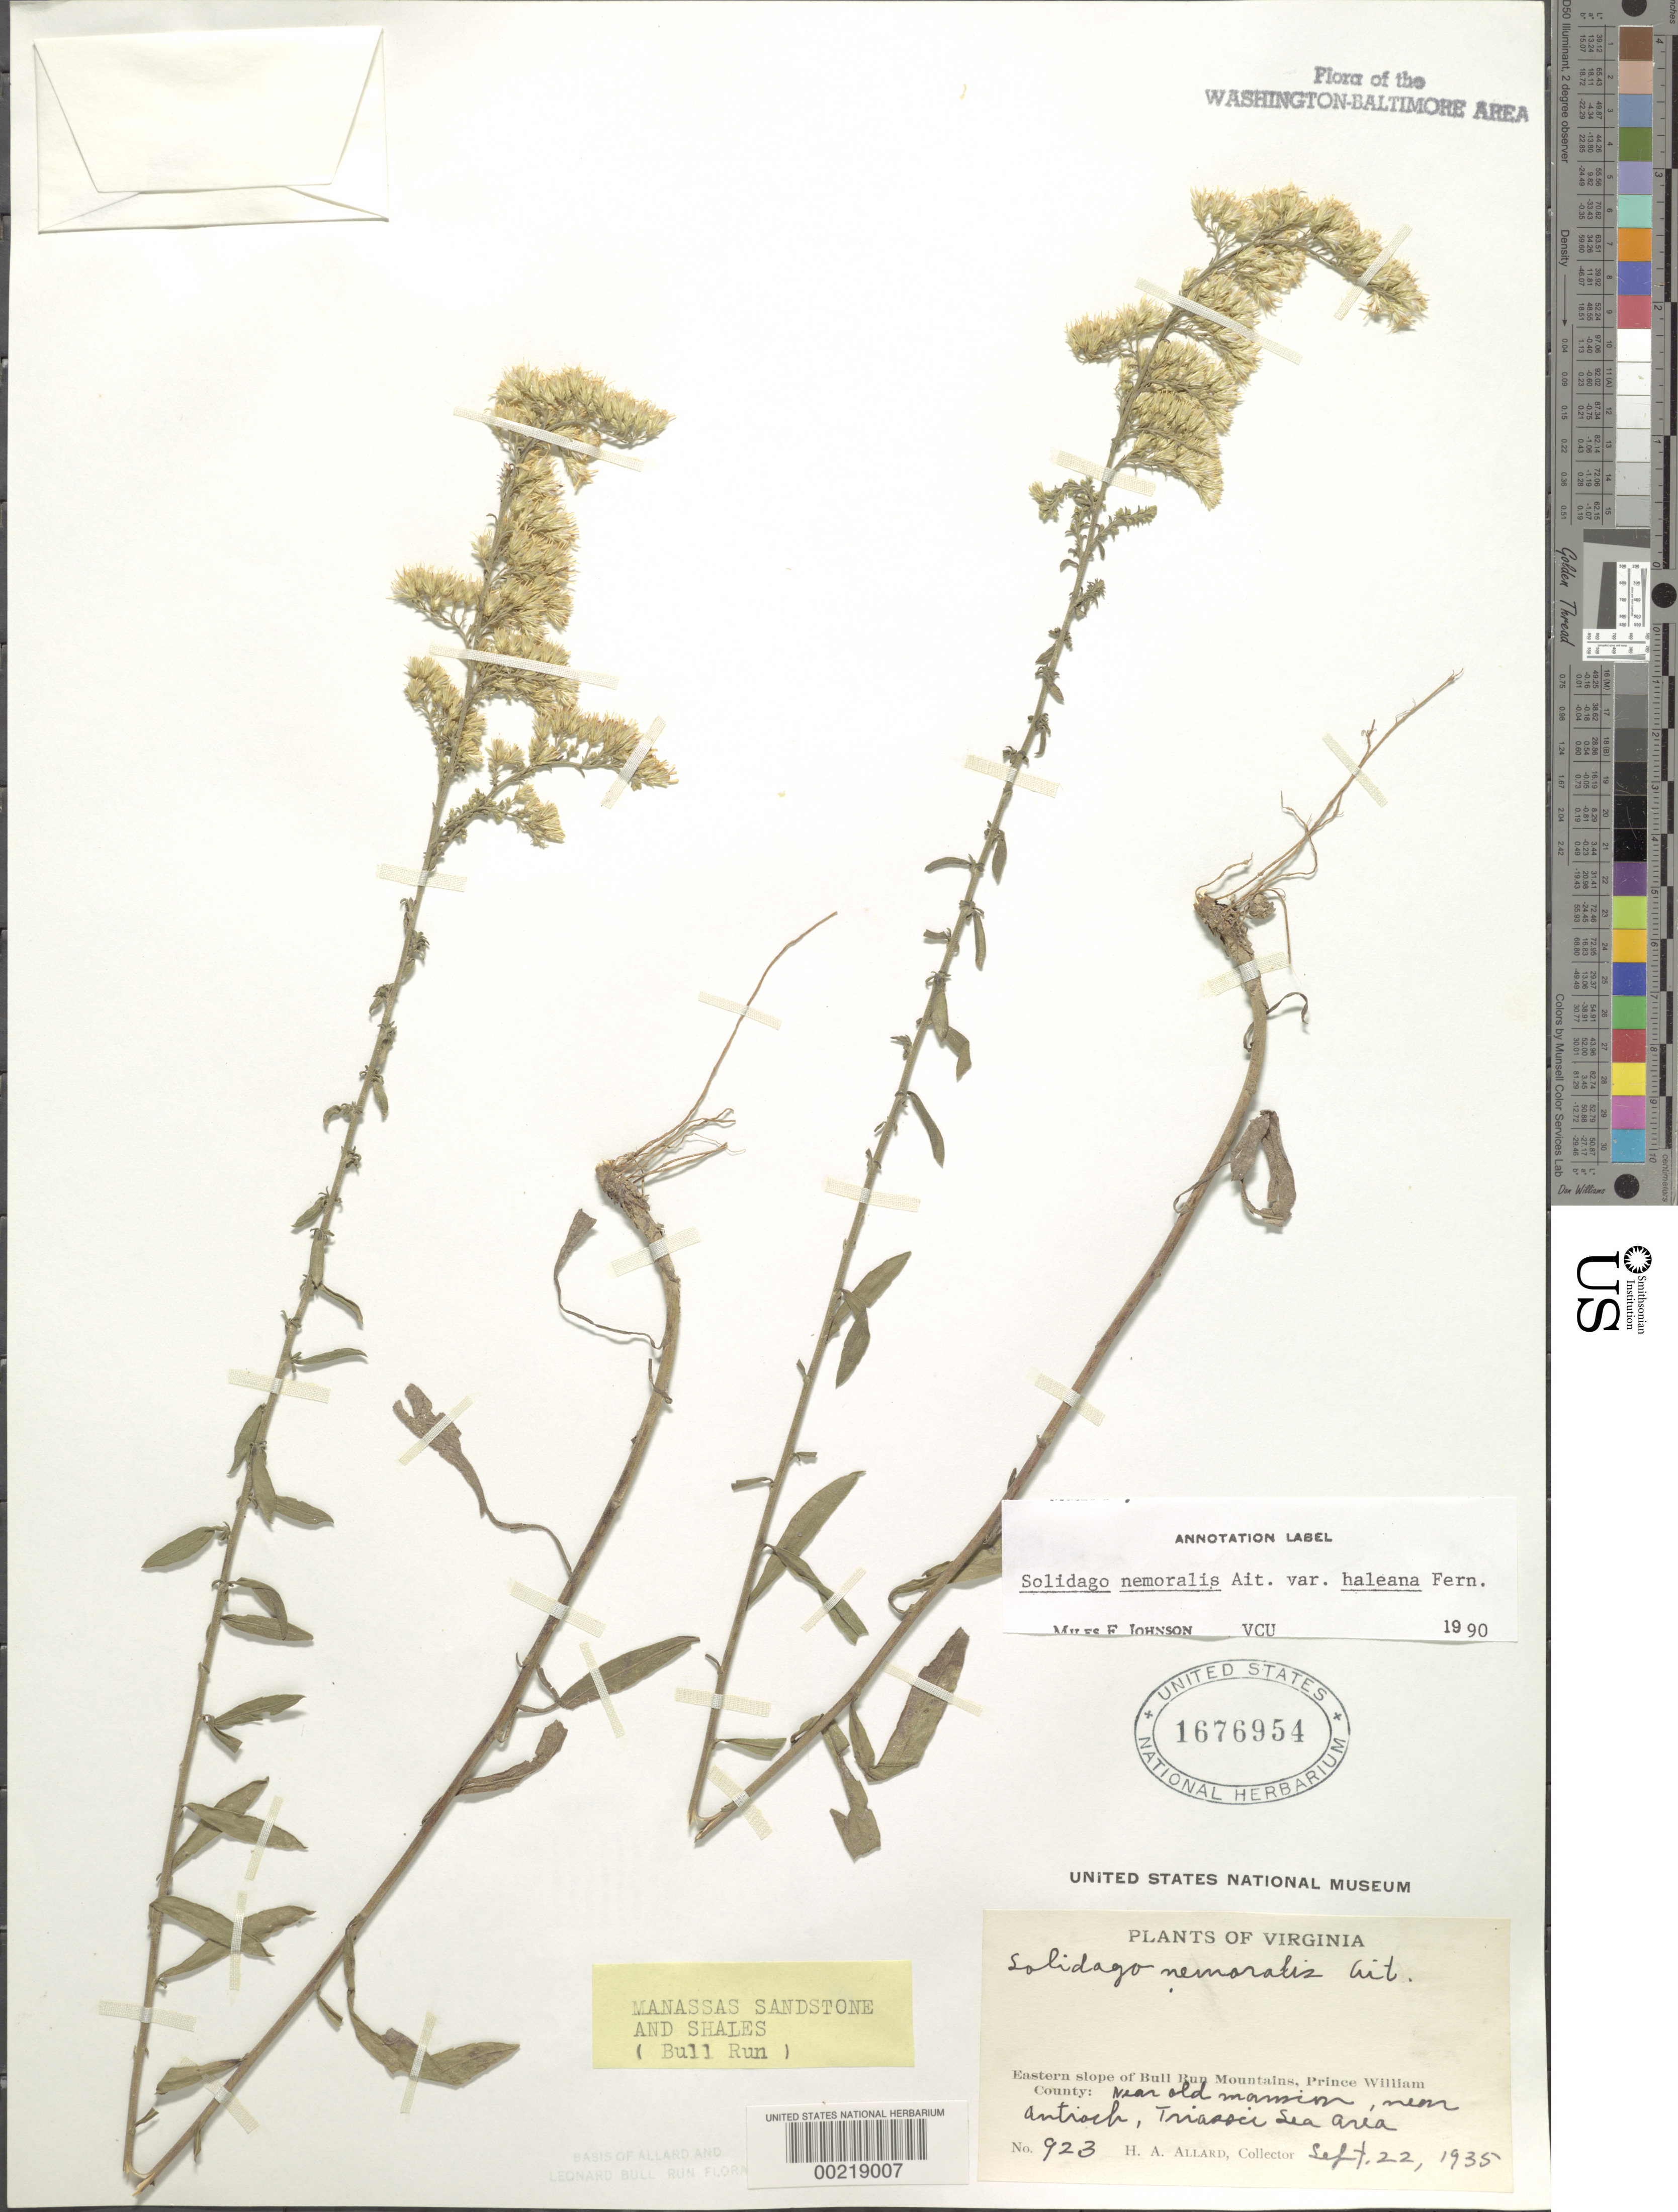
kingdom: Plantae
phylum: Tracheophyta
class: Magnoliopsida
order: Asterales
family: Asteraceae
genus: Solidago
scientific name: Solidago nemoralis var. haleana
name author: Aiton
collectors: H. A. Allard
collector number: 923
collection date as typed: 22 Sep 1935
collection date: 1935-09-22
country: United States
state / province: Virginia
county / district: Prince William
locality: Near Antioch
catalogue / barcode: US 1676954